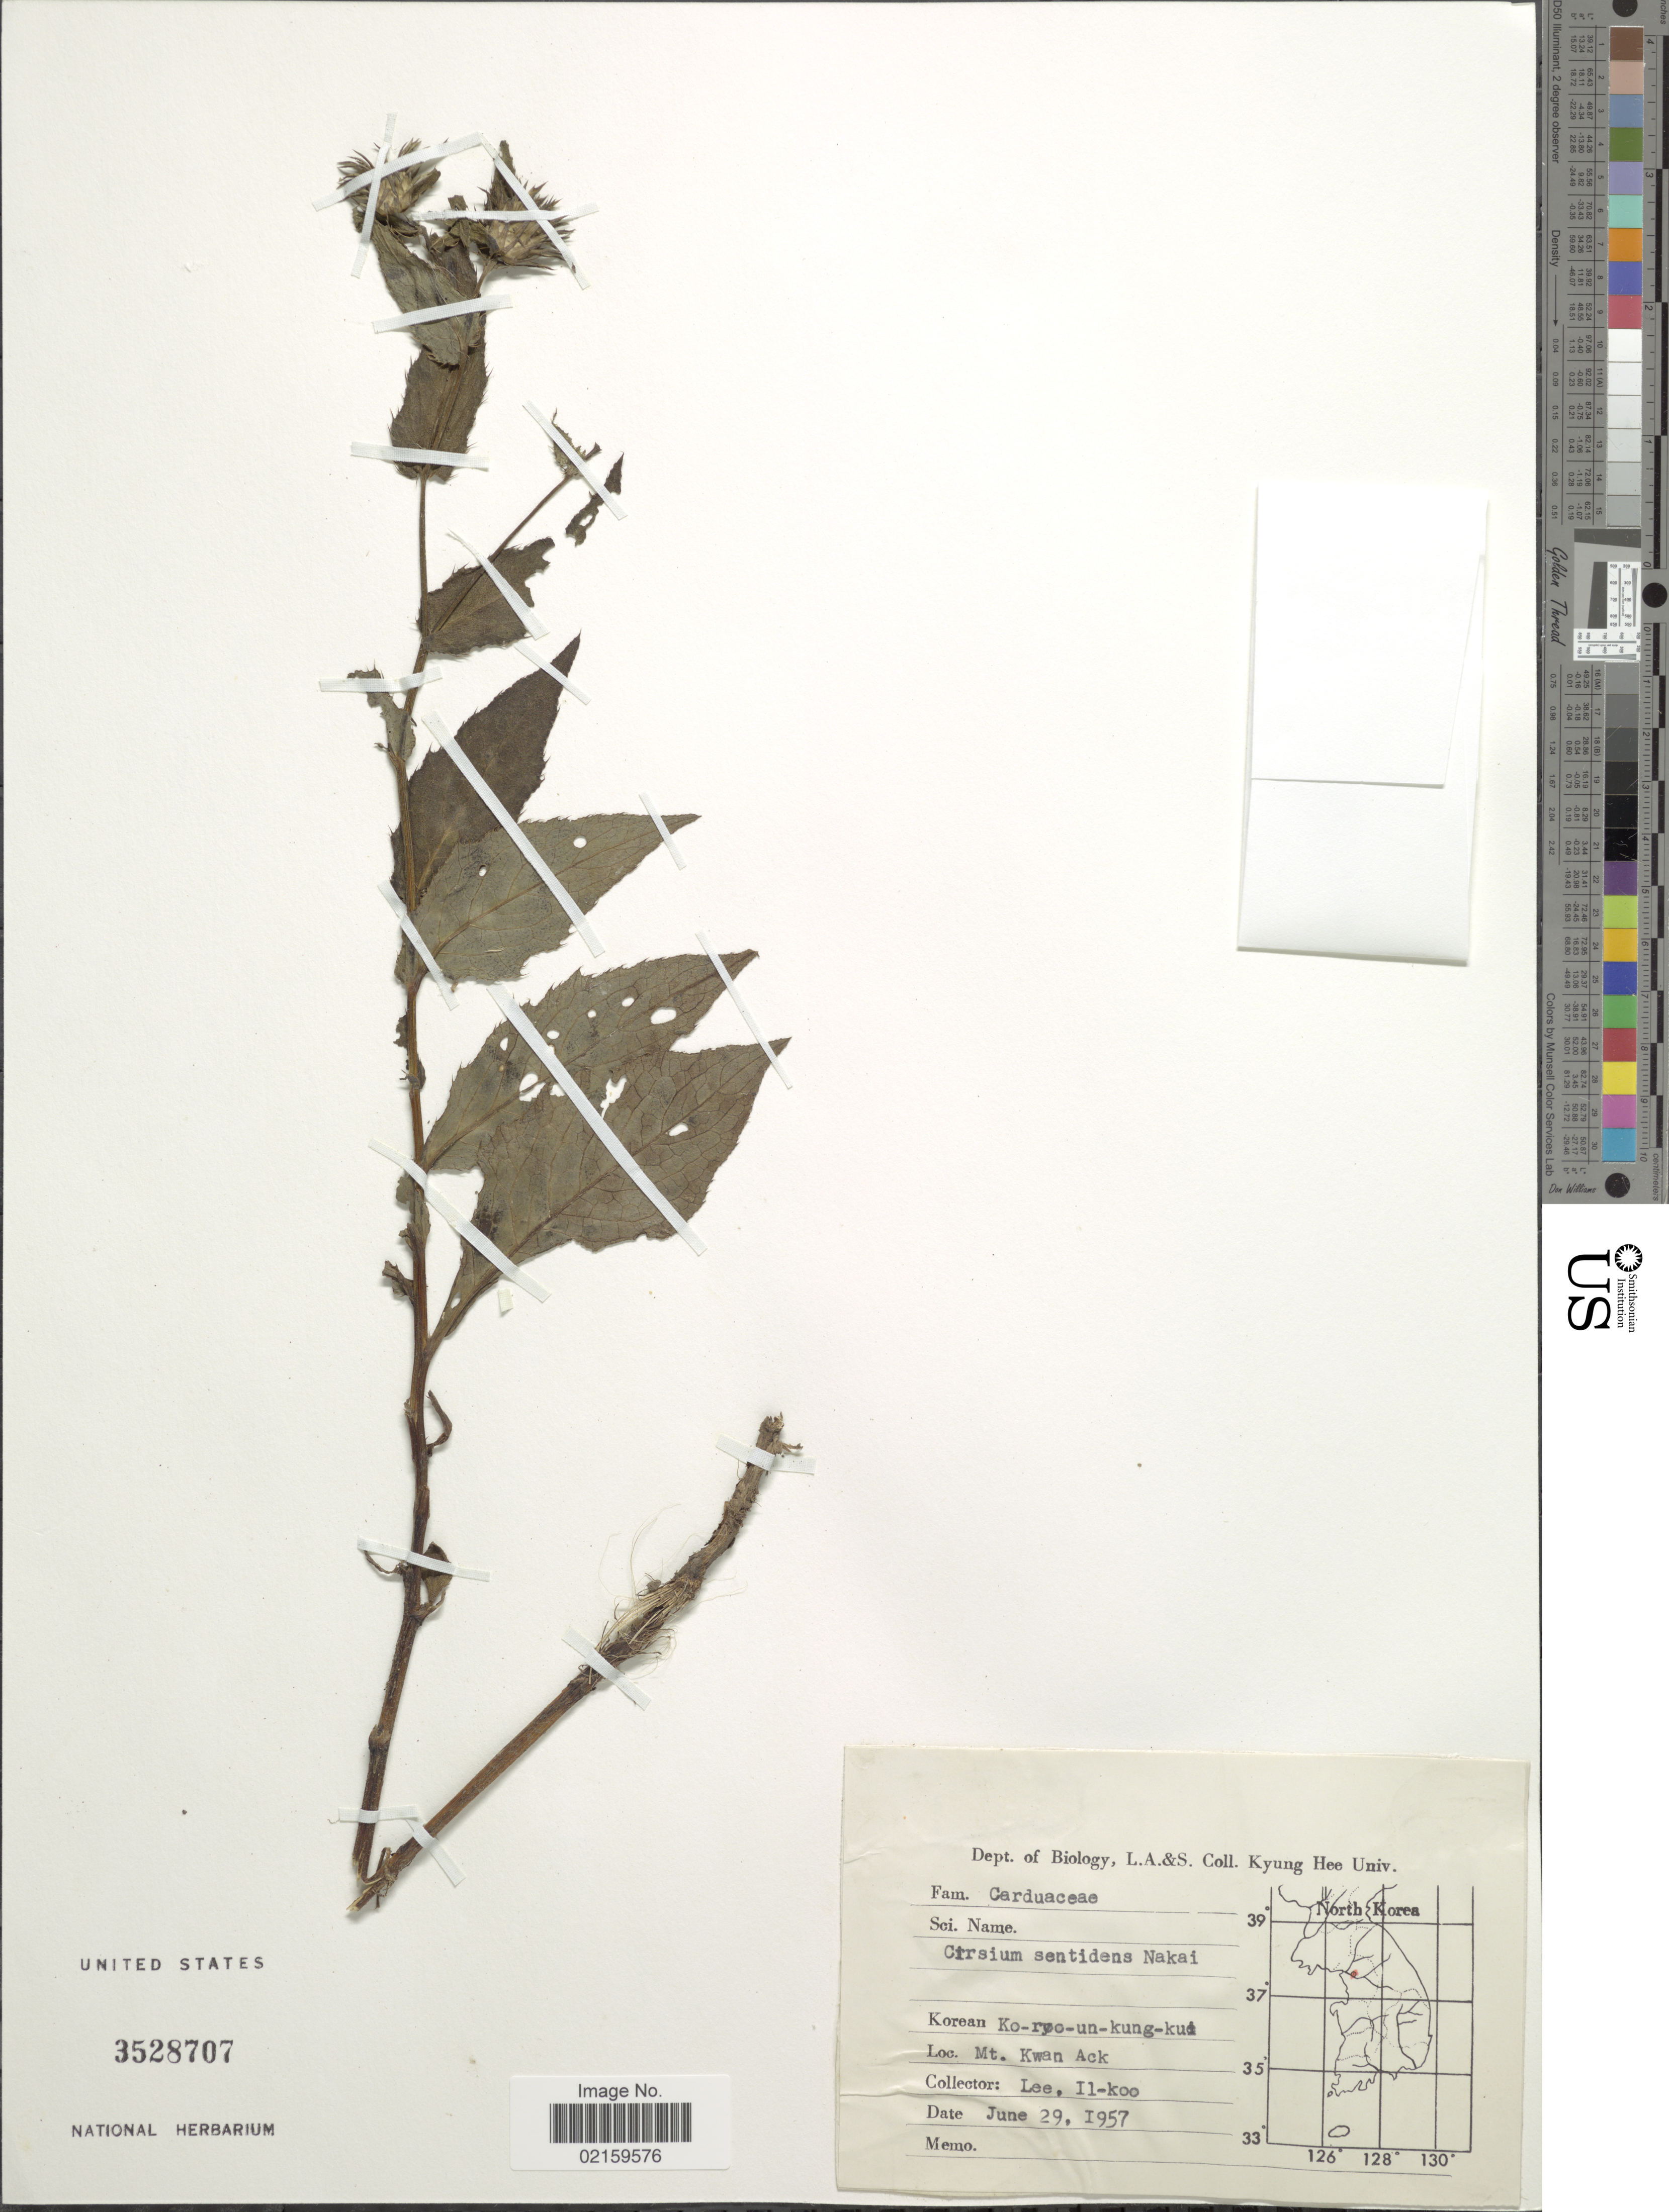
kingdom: Plantae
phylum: Tracheophyta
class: Magnoliopsida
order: Asterales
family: Asteraceae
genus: Cirsium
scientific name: Cirsium sentidens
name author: Nakai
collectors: Il-Ko Lee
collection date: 1957-06-29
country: South Korea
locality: Mt. Kwan Ack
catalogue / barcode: US 3528707